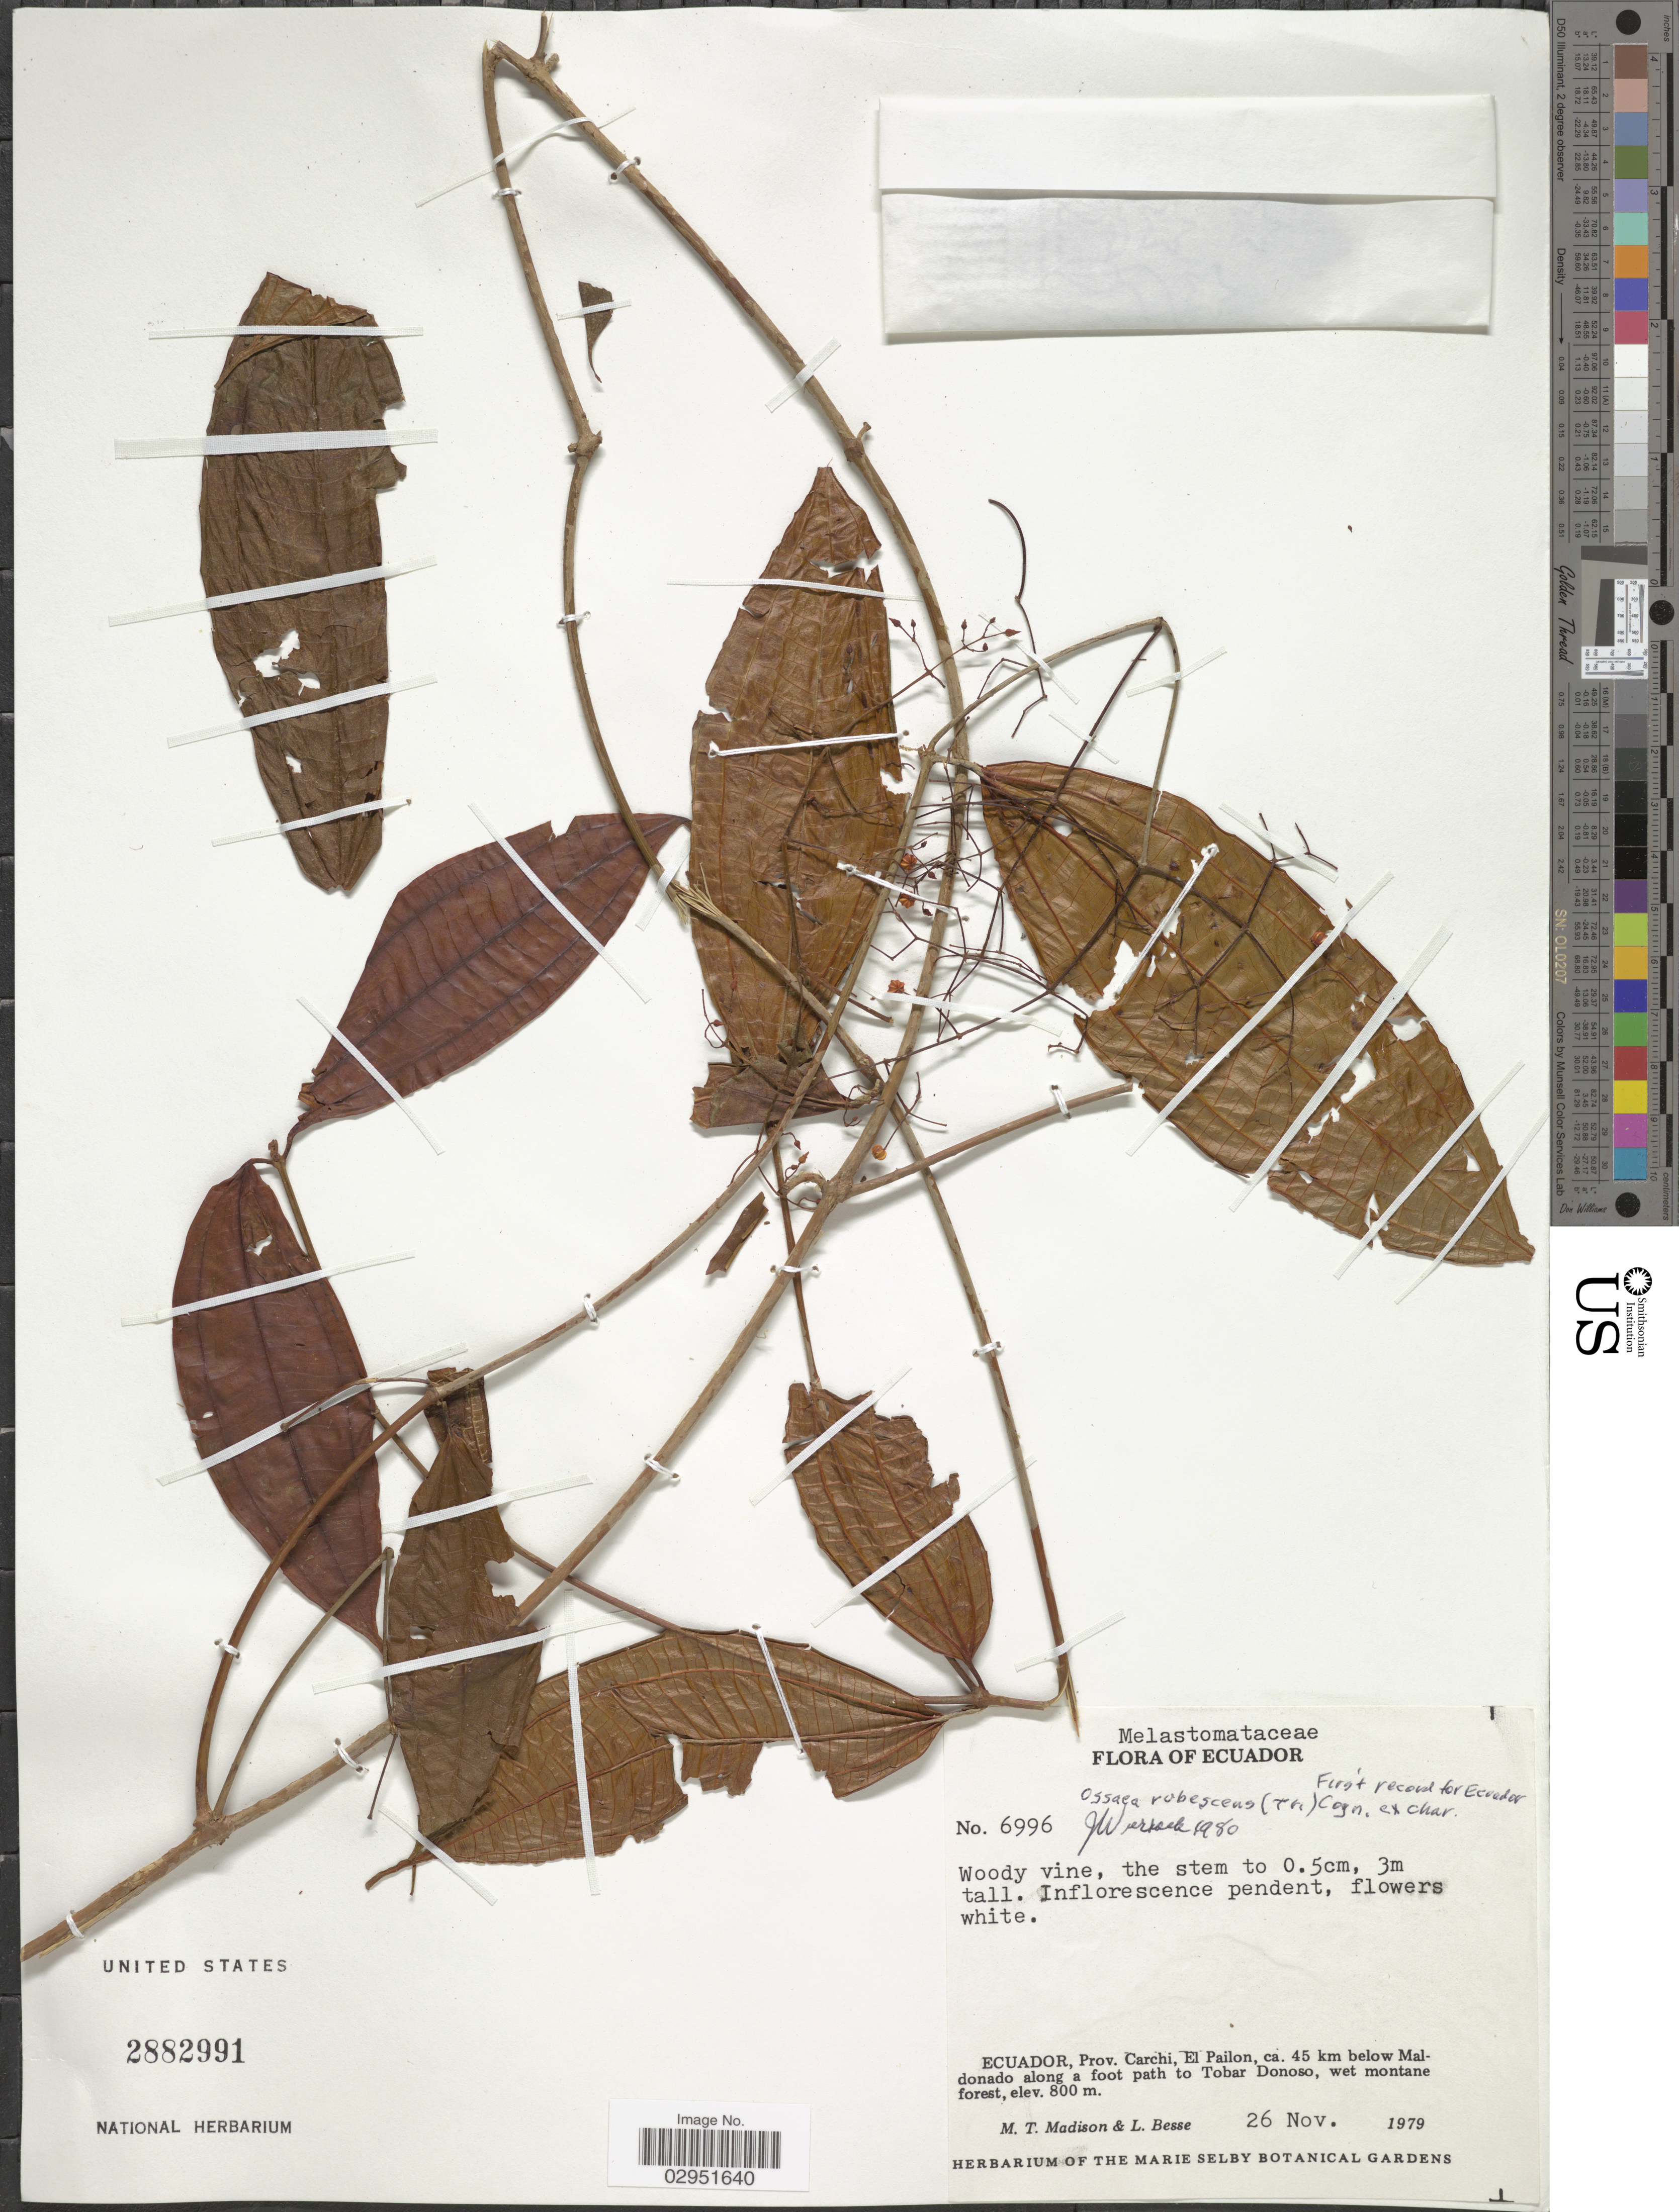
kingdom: Plantae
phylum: Tracheophyta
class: Magnoliopsida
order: Myrtales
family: Melastomataceae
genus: Ossaea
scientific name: Ossaea rubescens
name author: (Triana) Cogn.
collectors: M. T. Madison & L. Besse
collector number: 6996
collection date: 1979-11-26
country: Ecuador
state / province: Carchi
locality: El Pailon, ca. 45 km below Maldonado along a foot path to Tobar Donoso.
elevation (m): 800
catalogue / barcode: US 2882991